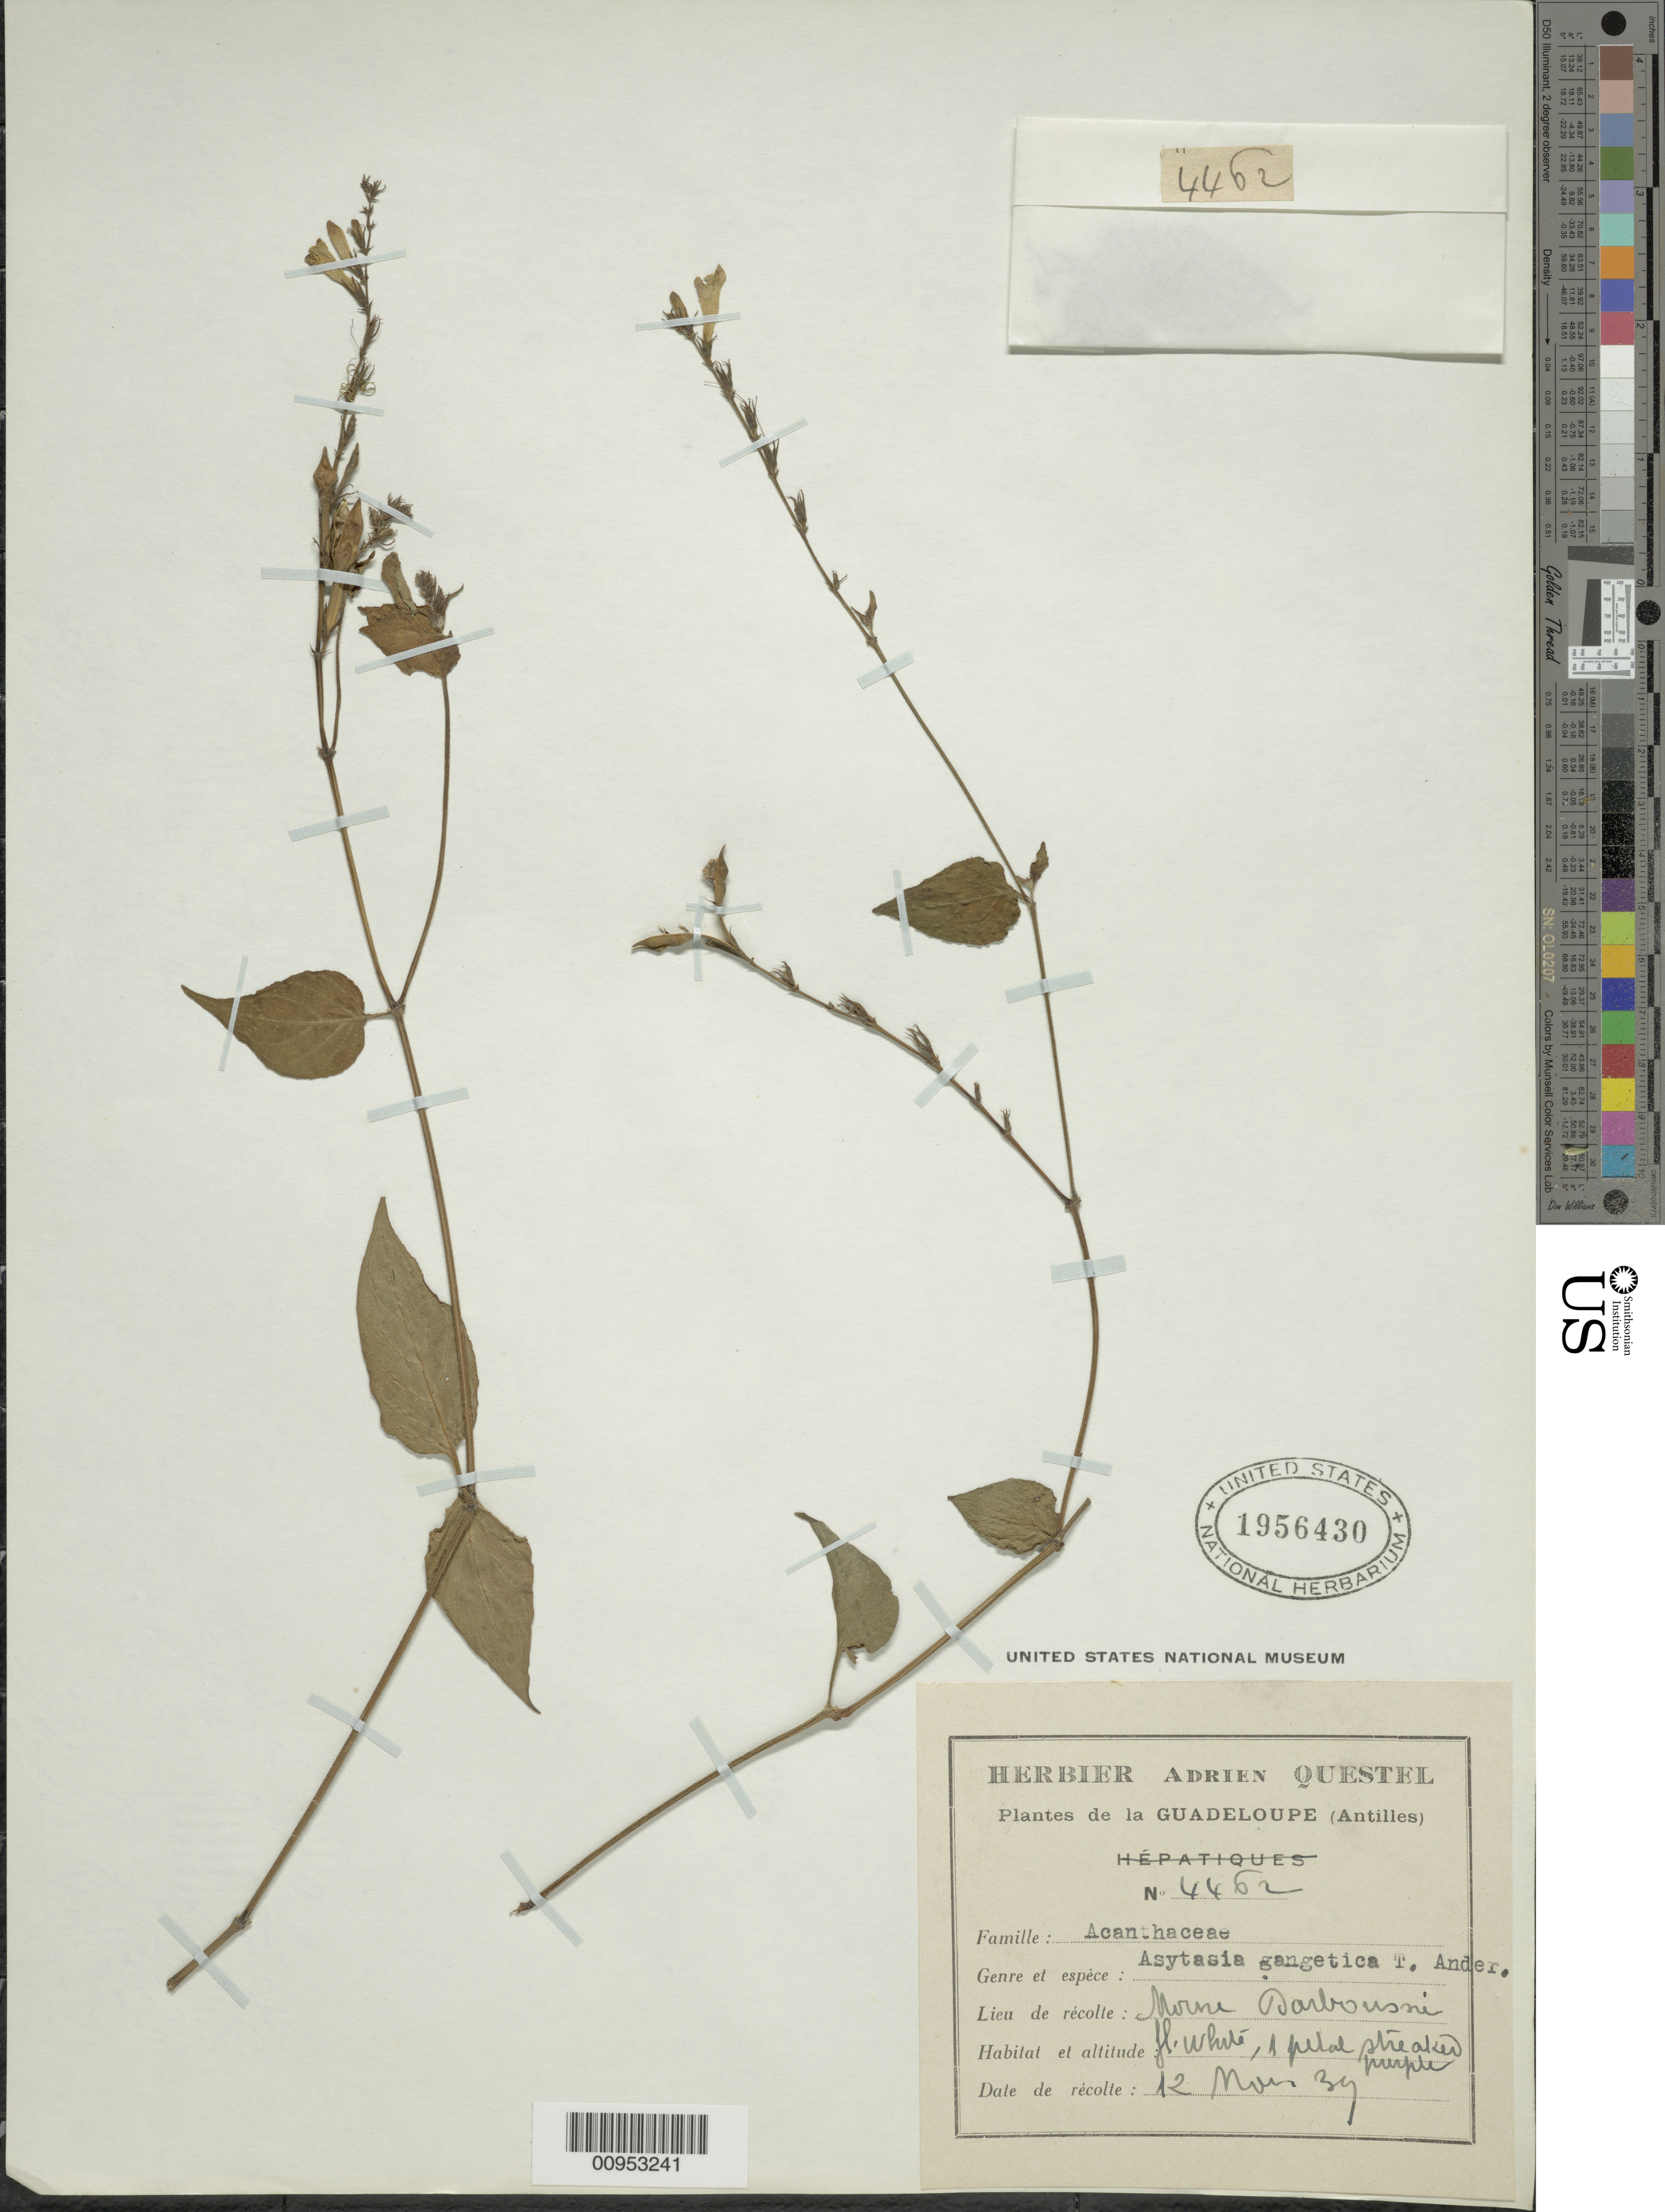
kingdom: Plantae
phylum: Tracheophyta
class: Magnoliopsida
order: Lamiales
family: Acanthaceae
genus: Asystasia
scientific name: Asystasia gangetica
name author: (L.) T. Anderson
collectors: A. Questel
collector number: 4462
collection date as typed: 12 May 1939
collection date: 1939-05-12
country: Guadeloupe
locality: Morne Barboussé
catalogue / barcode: US 1956430